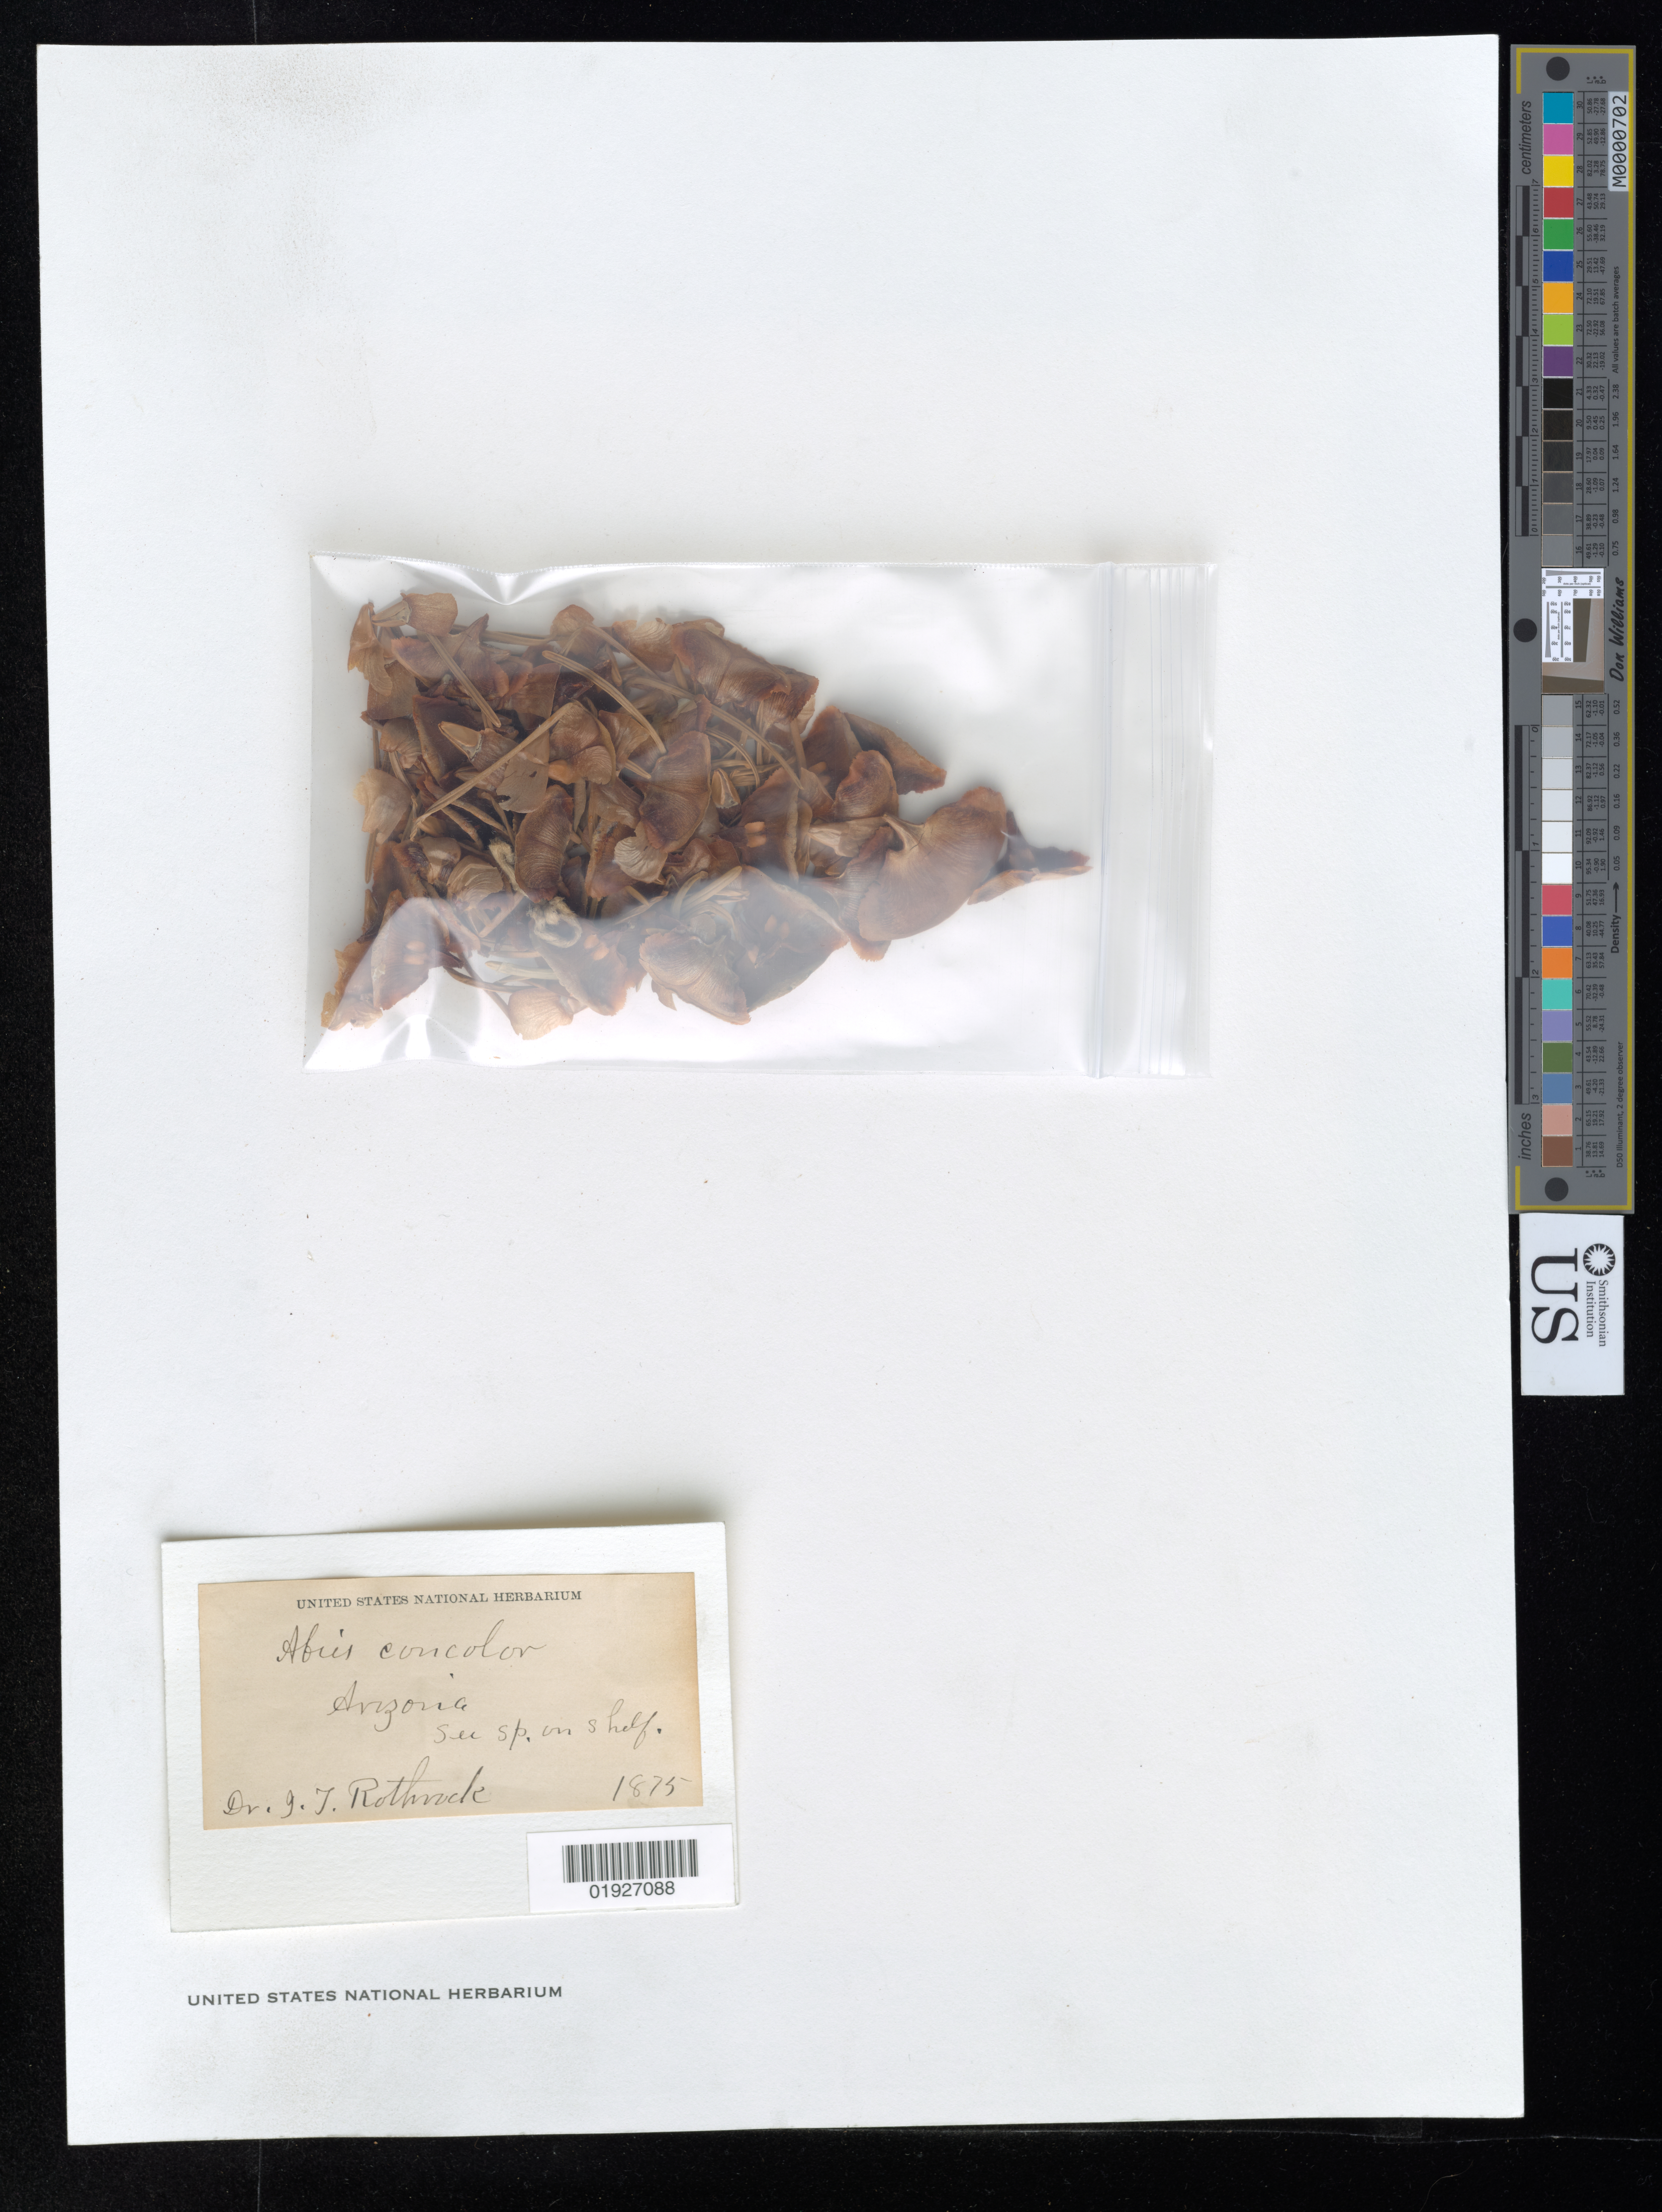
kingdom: Plantae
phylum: Tracheophyta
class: Pinopsida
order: Pinales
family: Pinaceae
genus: Abies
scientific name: Abies concolor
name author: (Gordon & Glend.) Lindl. ex Hildebr.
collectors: J. T. Rothrock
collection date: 1875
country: United States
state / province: Arizona